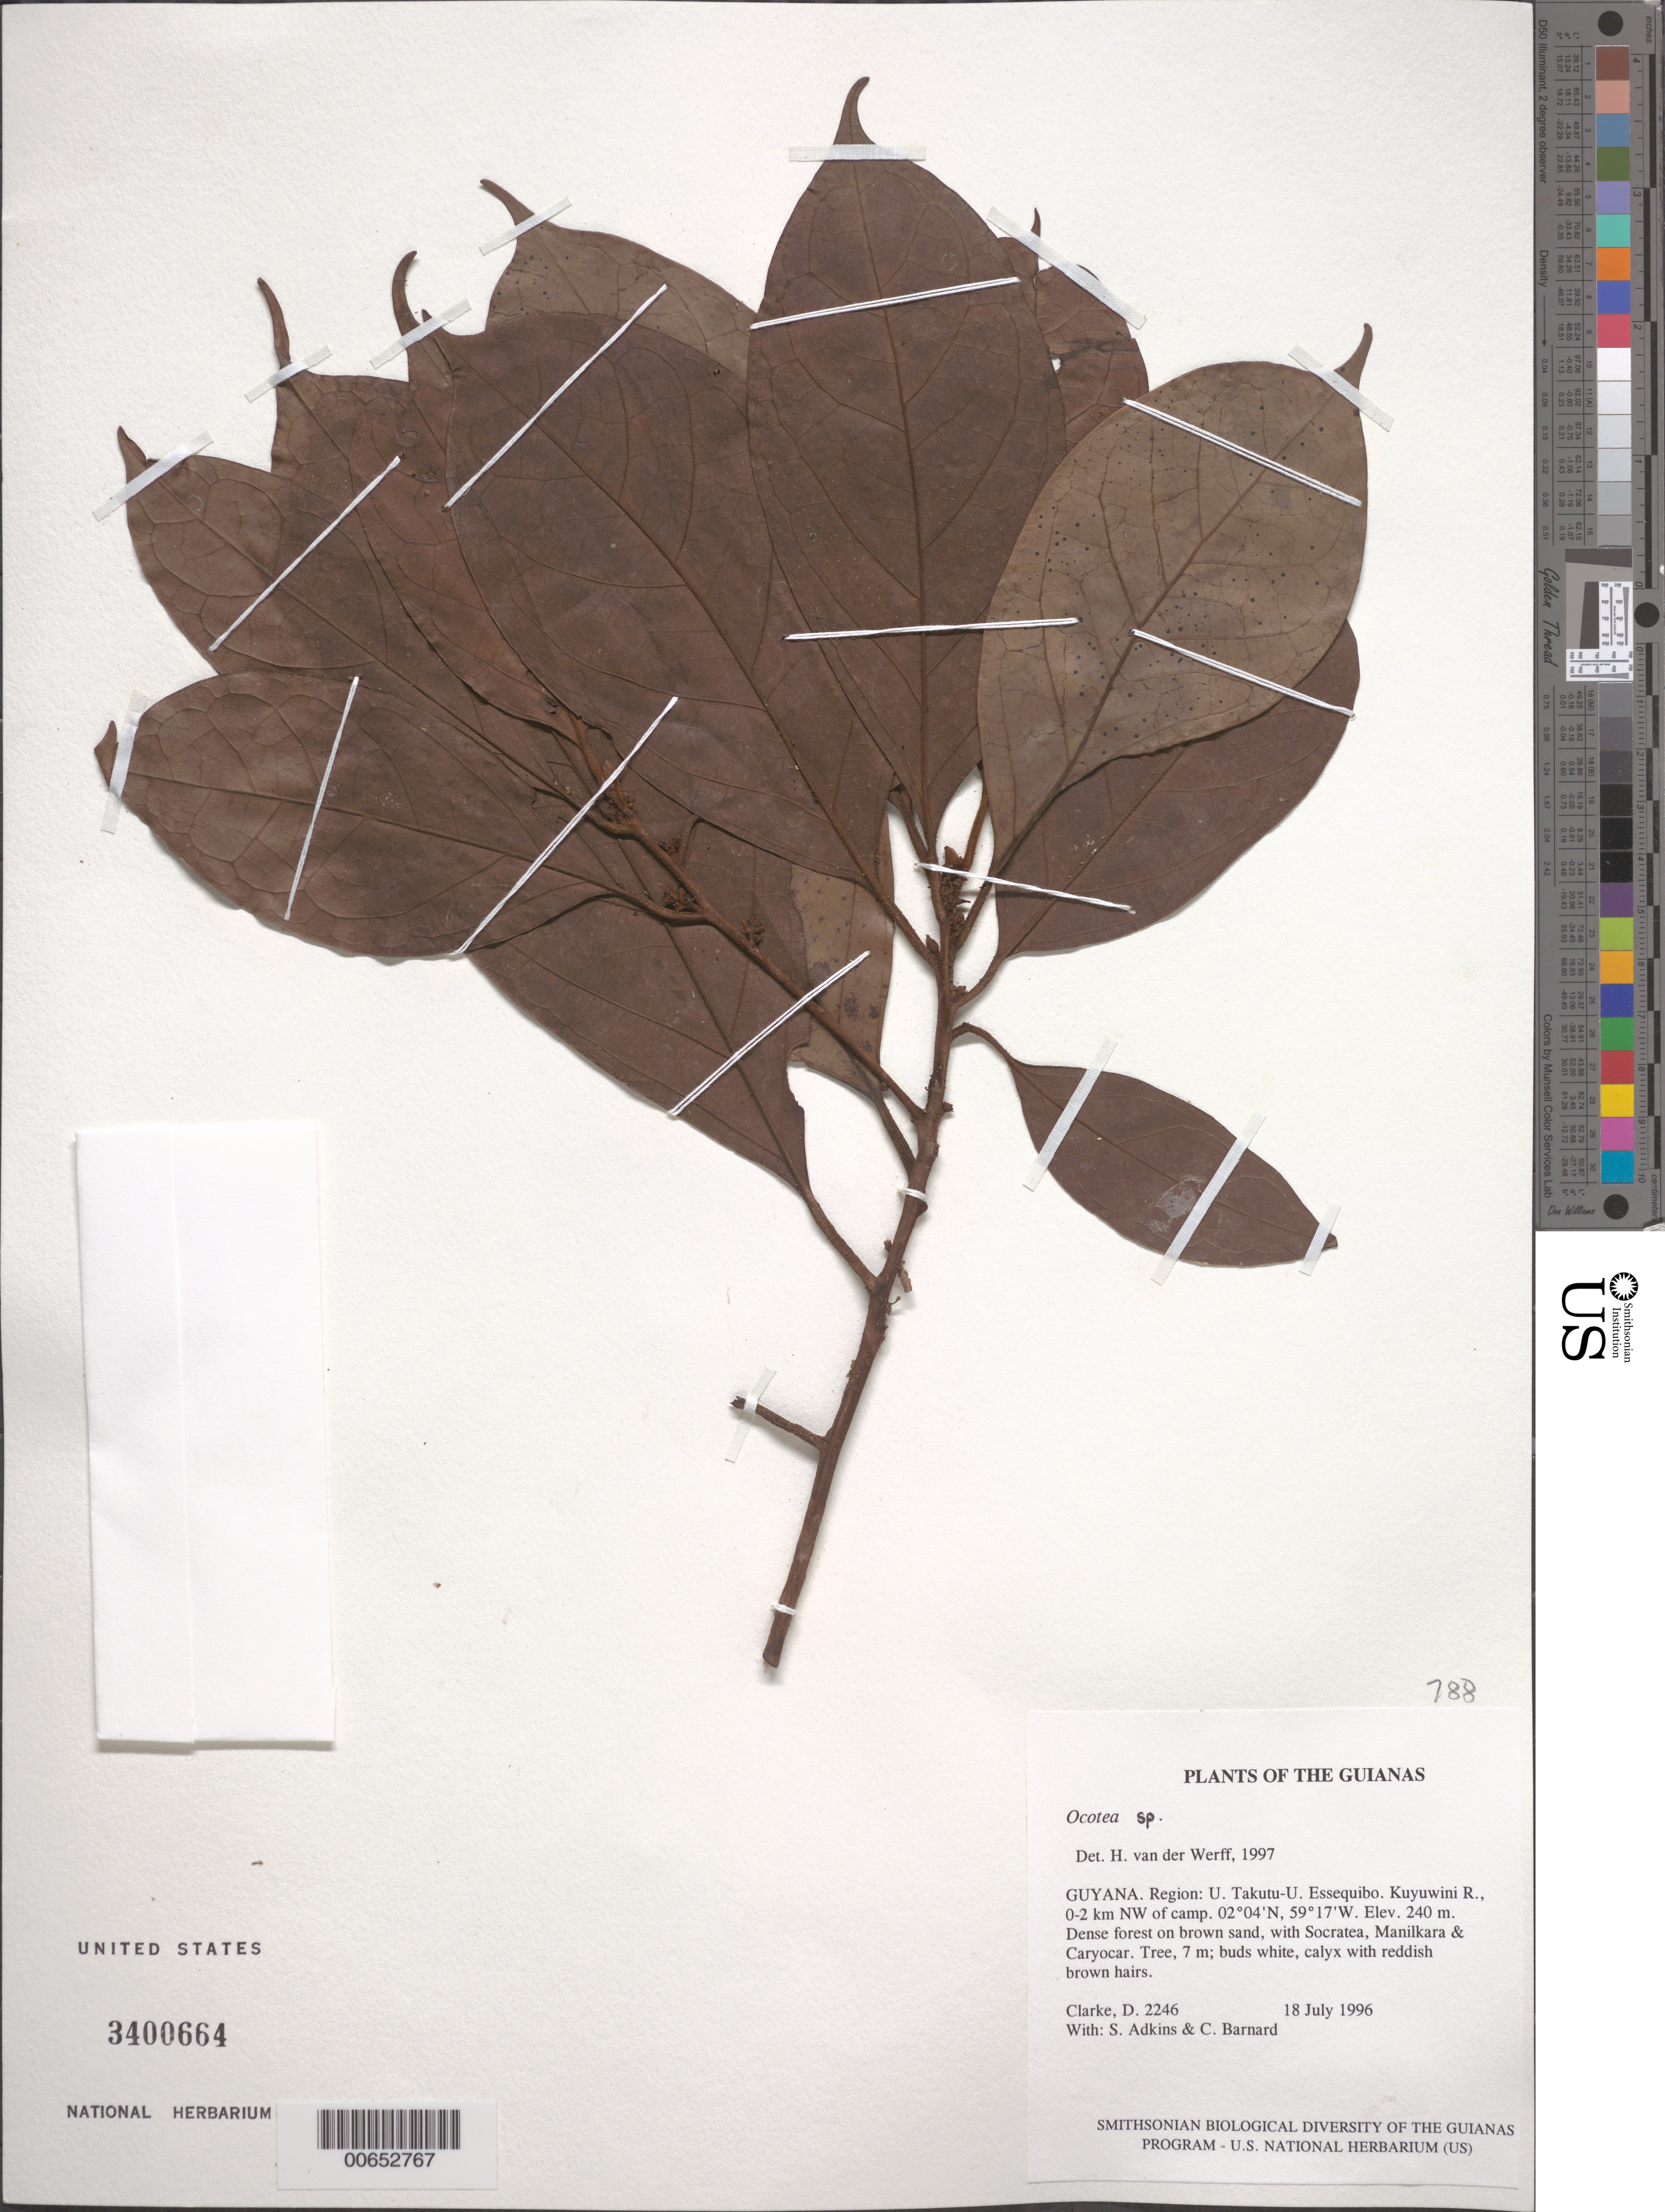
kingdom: Plantae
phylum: Tracheophyta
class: Magnoliopsida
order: Laurales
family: Lauraceae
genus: Ocotea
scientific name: Ocotea sp.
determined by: van der Werff, H., (MO), Missouri Botanical Garden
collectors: H. D. Clarke, S. Adkins & C. Bernard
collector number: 2246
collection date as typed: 18 July 1996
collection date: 1996-07-18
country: Guyana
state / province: U. Takutu-U. Essequibo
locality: Kuyuwini R., 0-2 km NW of camp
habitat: Dense forest on brown sand, with Socratea, Manilkara & Caryocar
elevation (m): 240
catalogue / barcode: US 3400664